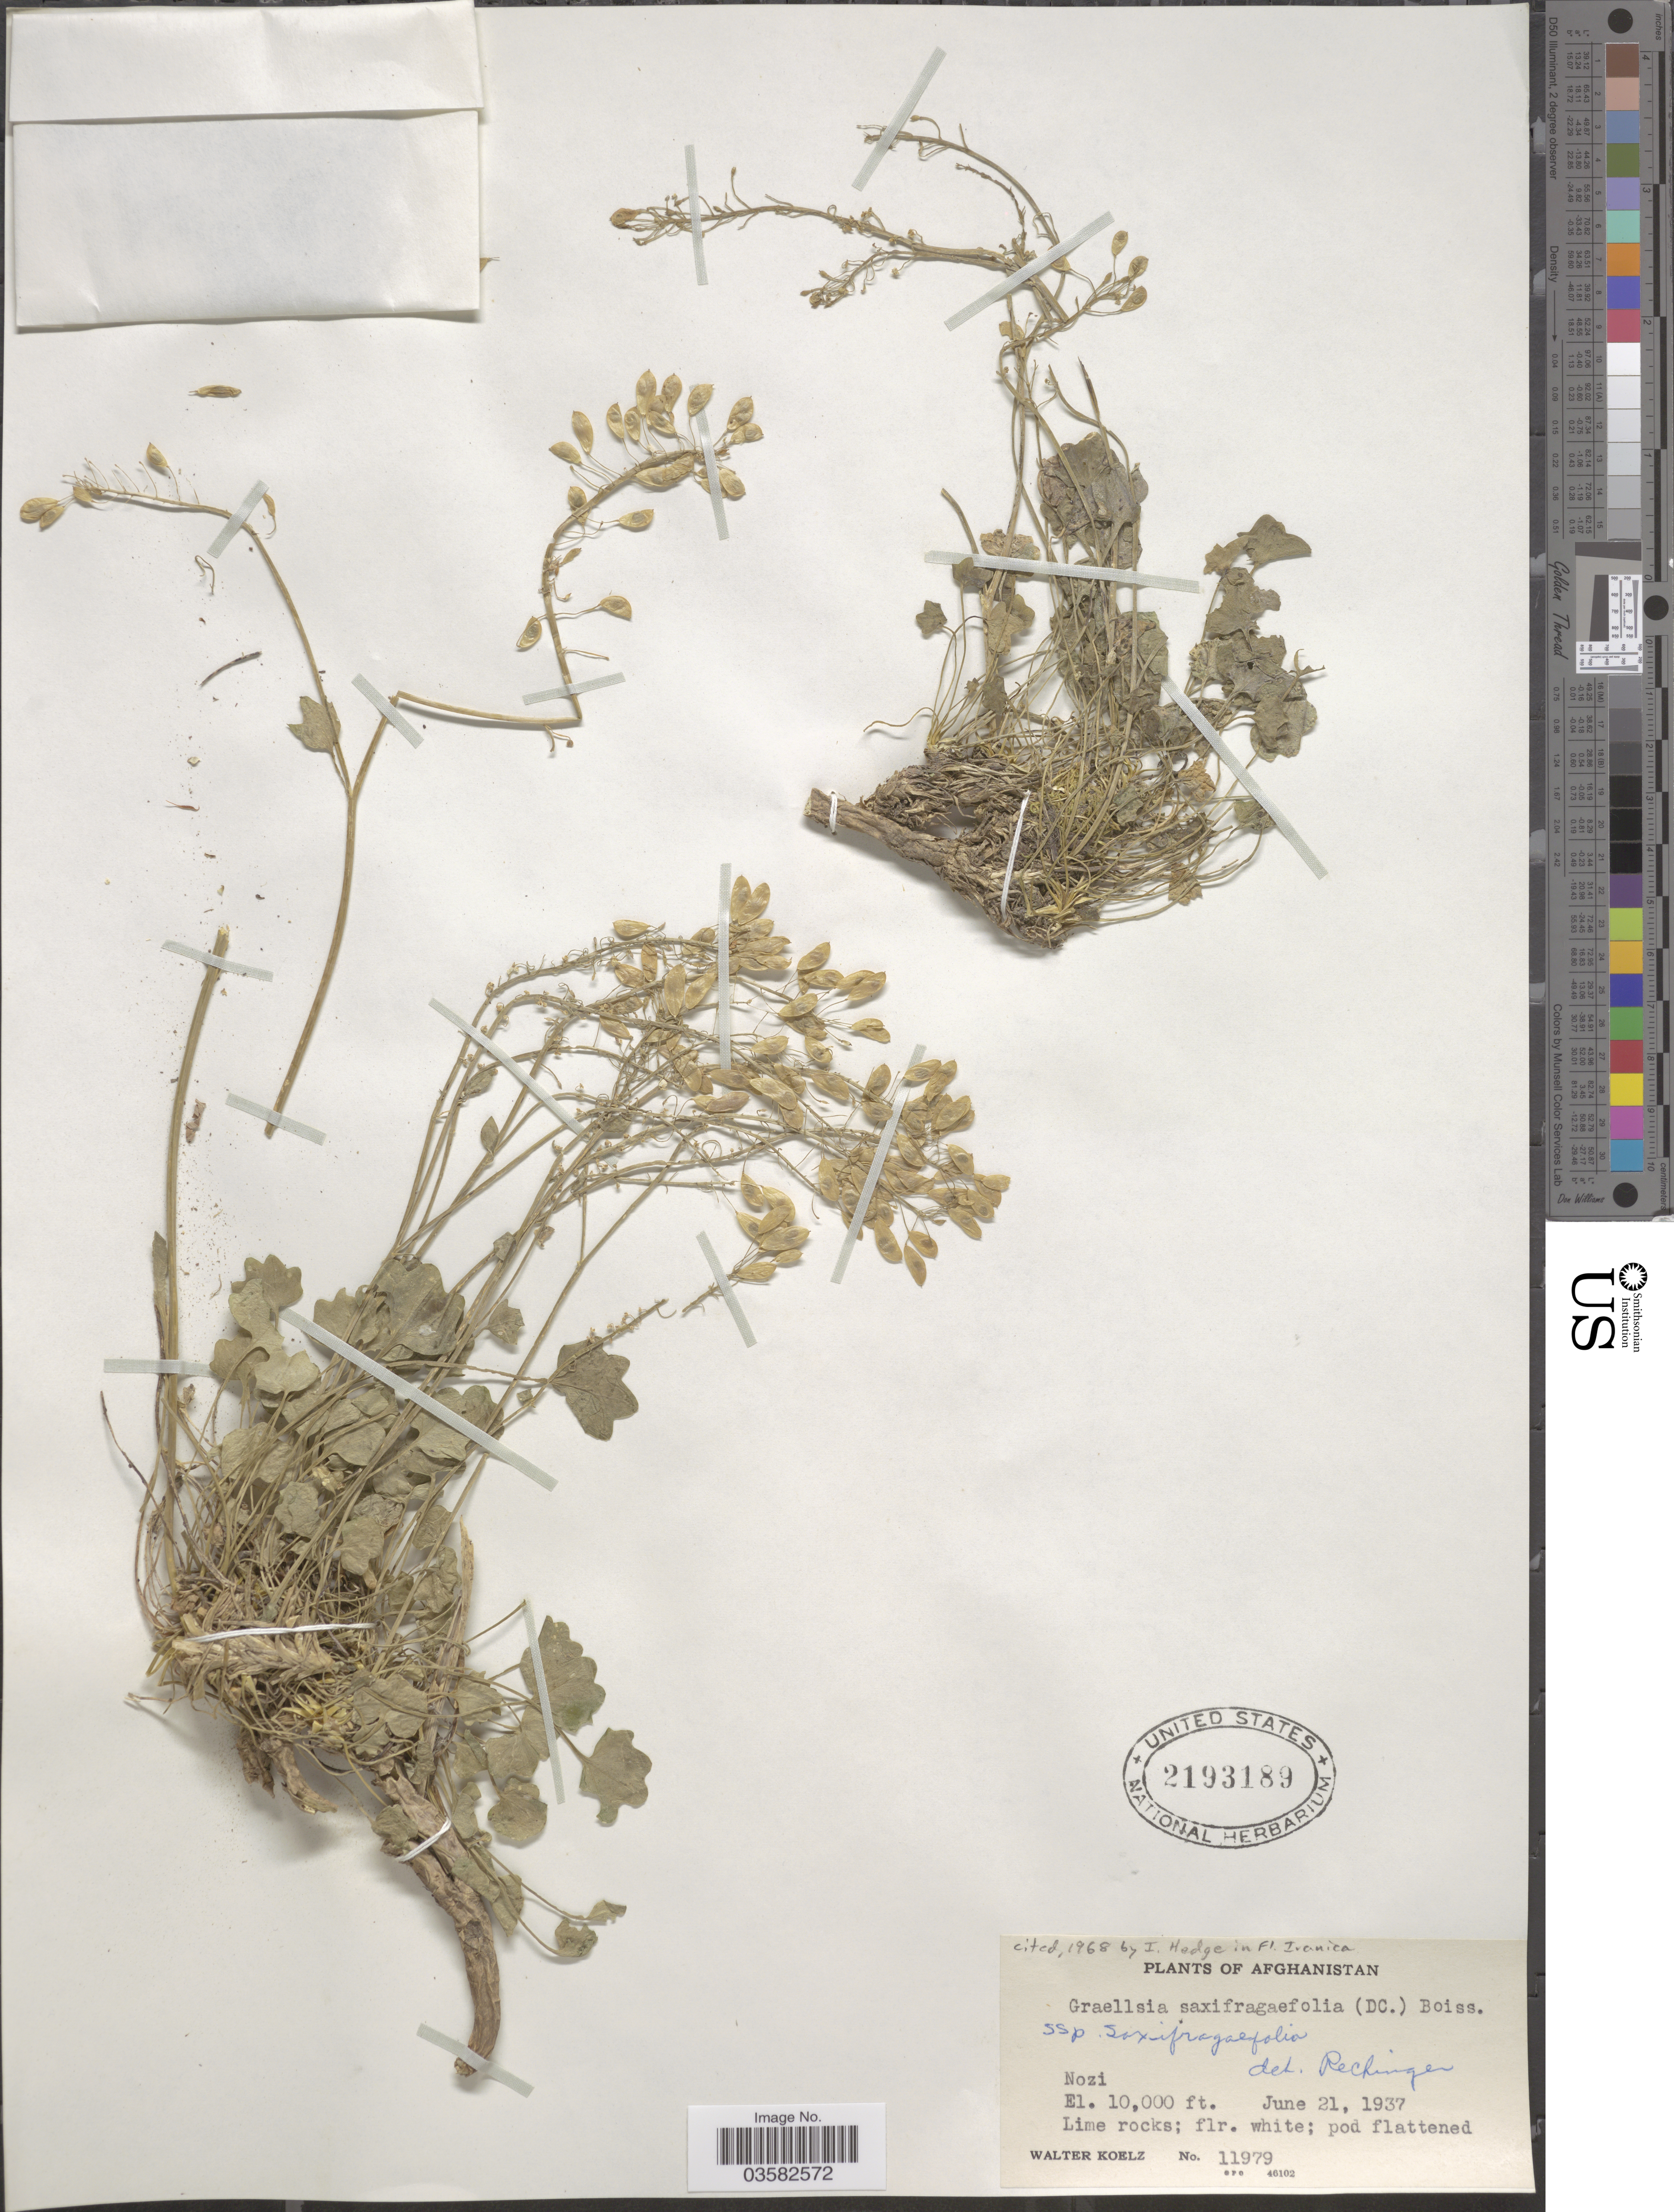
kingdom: Plantae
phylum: Tracheophyta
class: Magnoliopsida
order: Brassicales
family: Brassicaceae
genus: Graellsia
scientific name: Graellsia saxifragifolia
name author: Boiss.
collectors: W. N. Koelz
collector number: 11979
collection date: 1937-06-21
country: Afghanistan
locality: Nozi.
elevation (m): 3048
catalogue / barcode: US 2193189